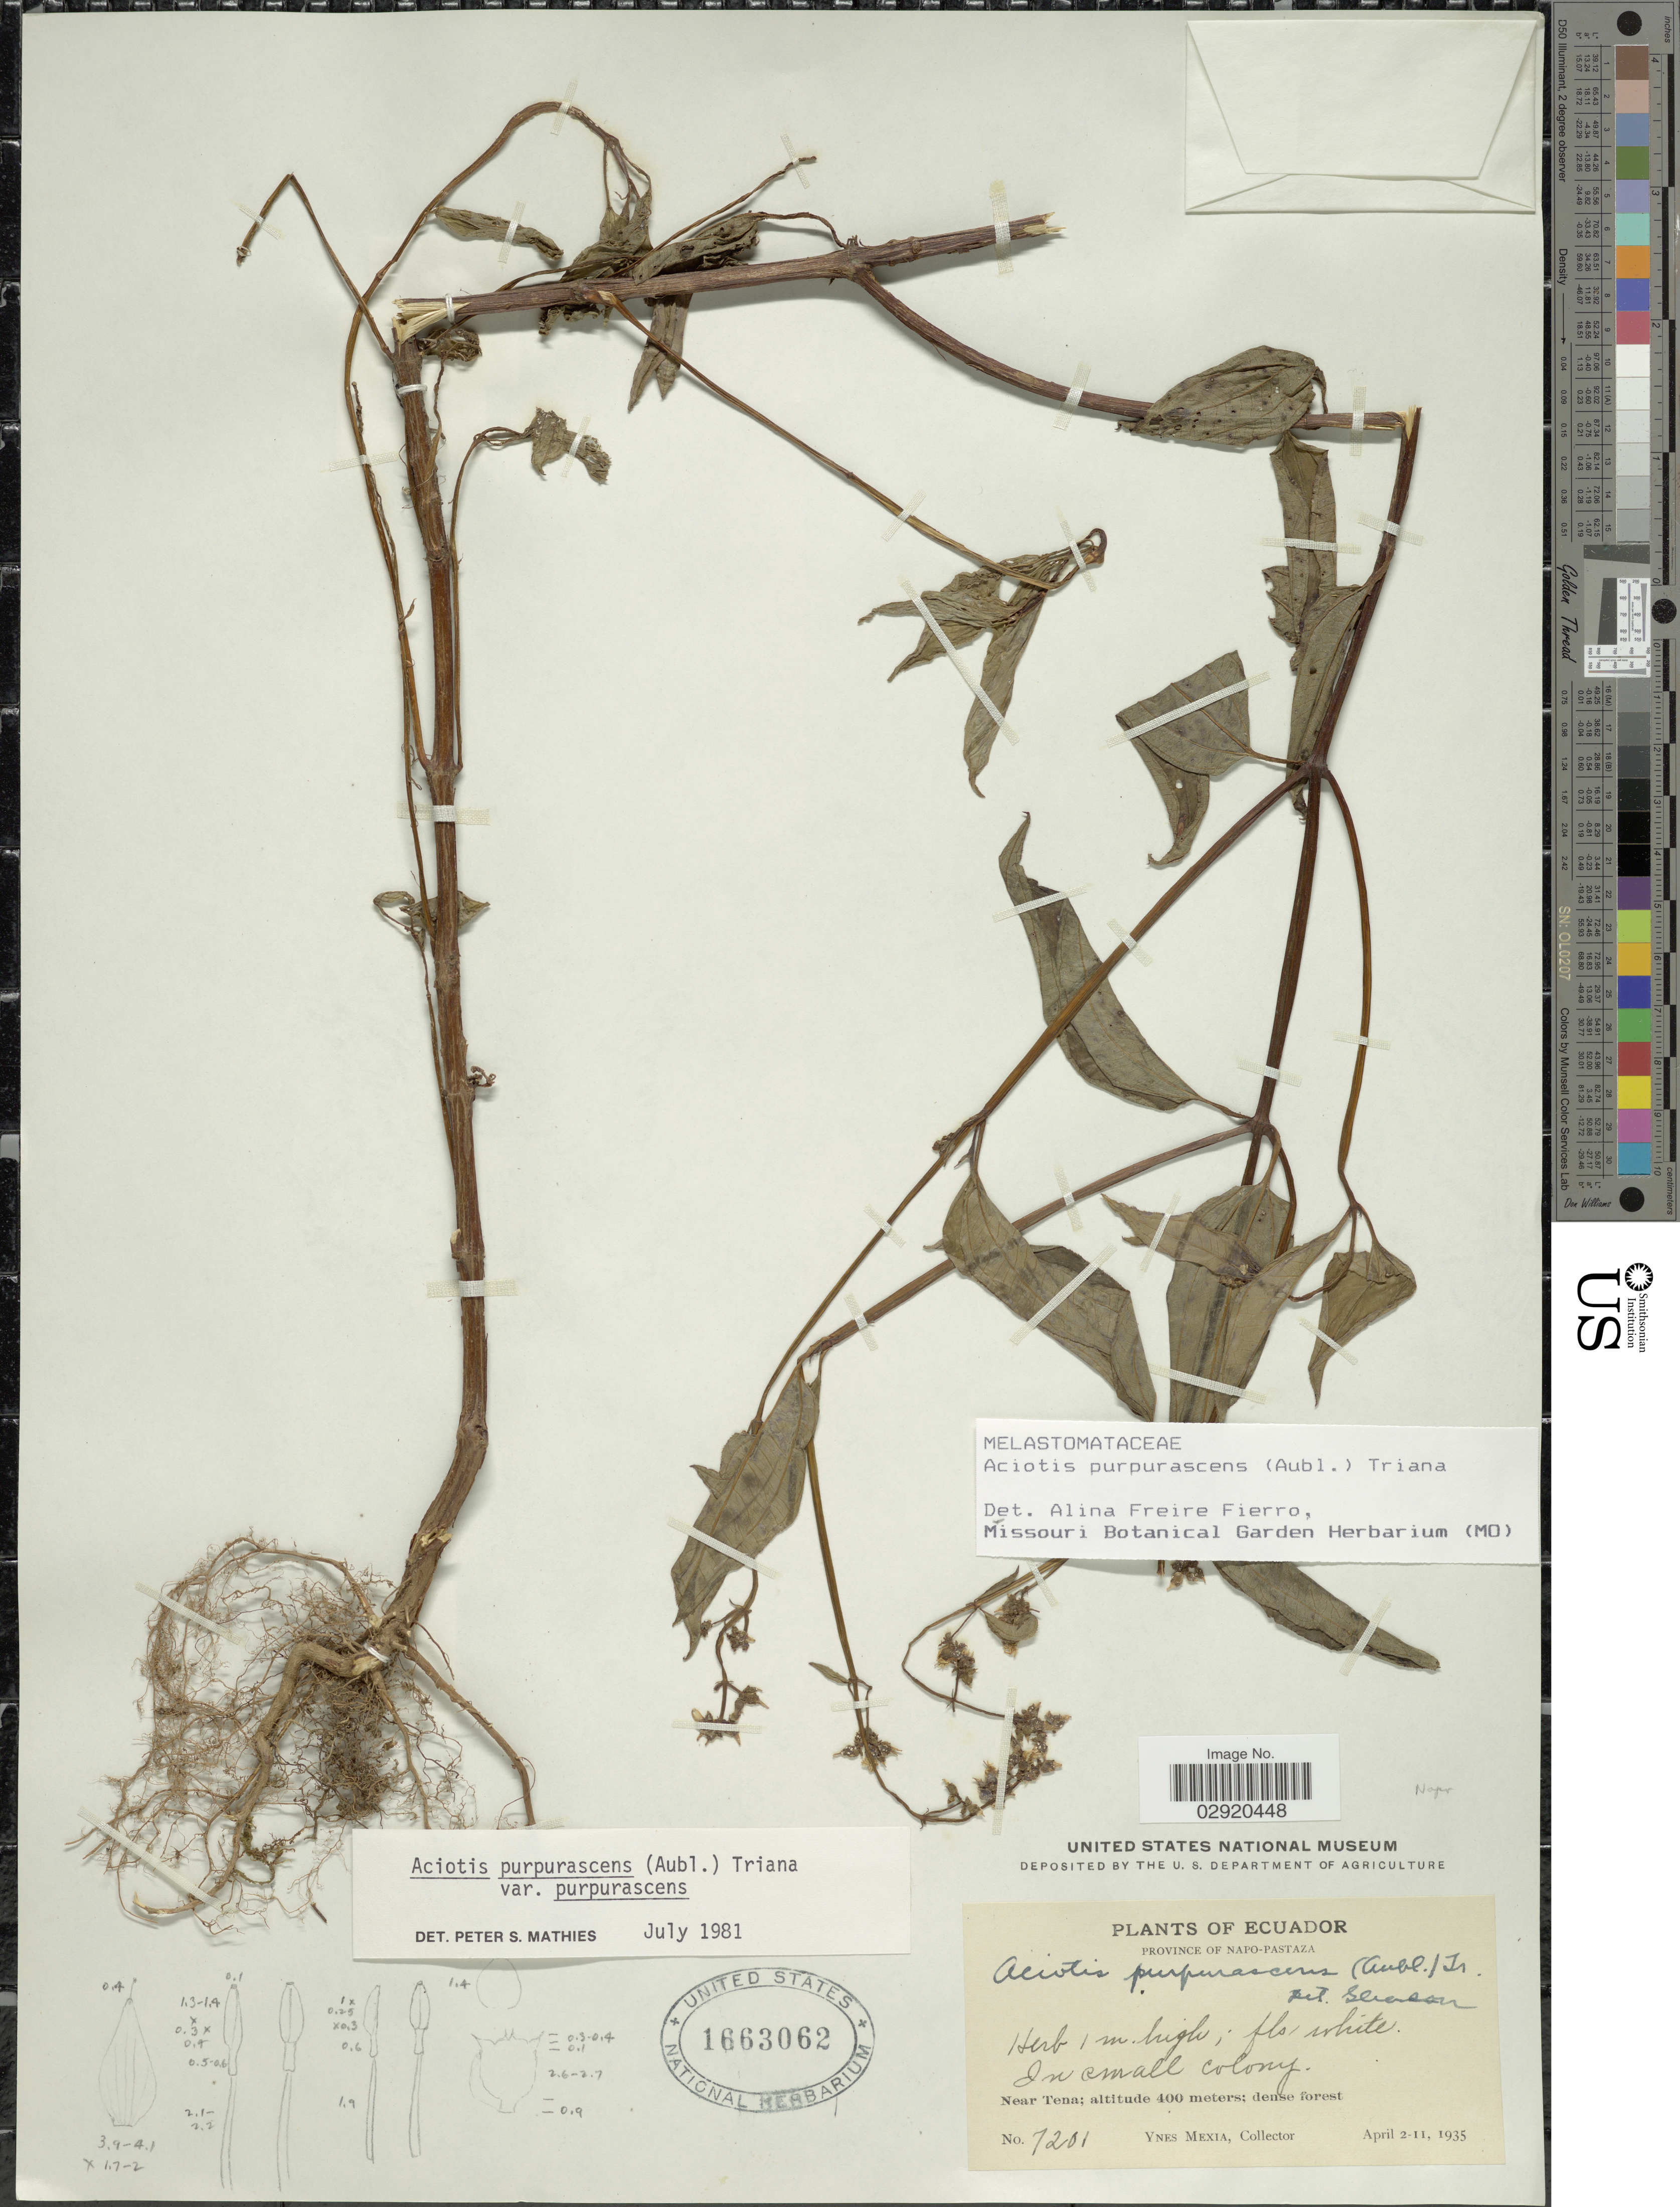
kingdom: Plantae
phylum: Tracheophyta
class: Magnoliopsida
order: Myrtales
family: Melastomataceae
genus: Aciotis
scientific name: Aciotis purpurascens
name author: (Aubl.) Triana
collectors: Y. Mexia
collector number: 7201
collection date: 1935-04-02/1935-04-11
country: Ecuador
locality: Province of Napo-Pastaza. Near Tena.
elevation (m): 400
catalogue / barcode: US 1663062